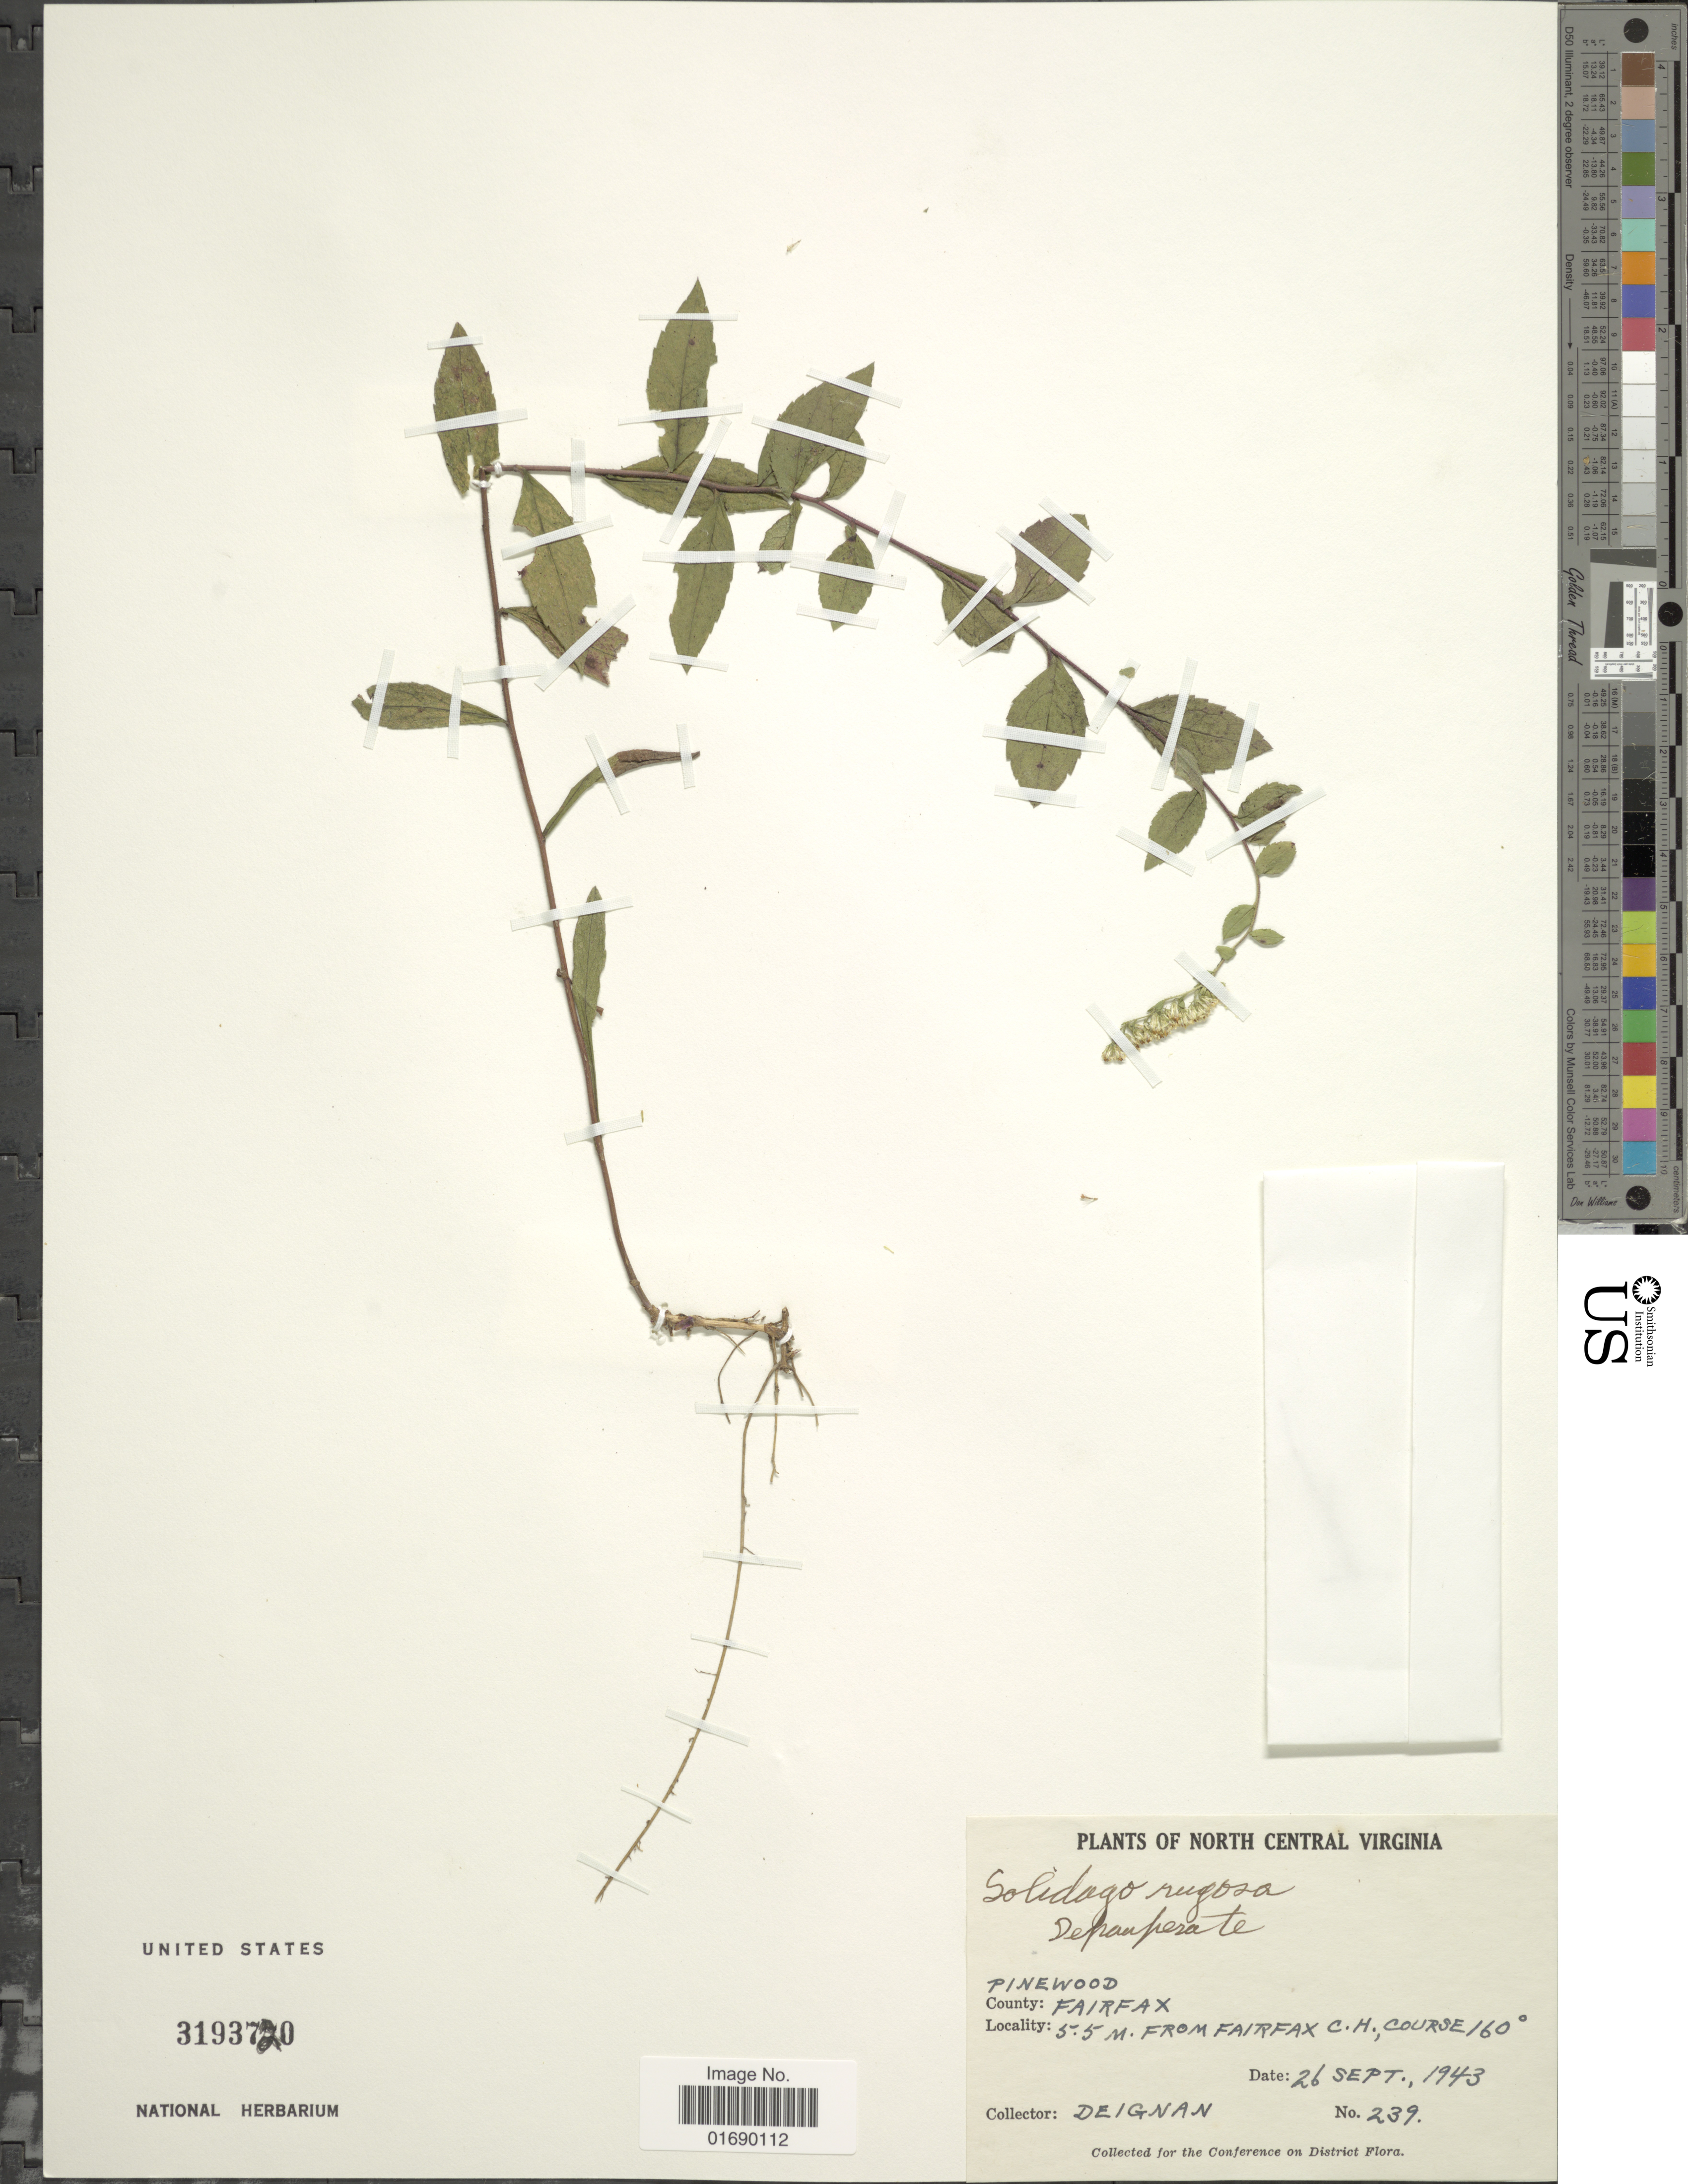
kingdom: Plantae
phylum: Tracheophyta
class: Magnoliopsida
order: Asterales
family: Asteraceae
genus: Solidago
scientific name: Solidago rugosa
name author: Mill.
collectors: -. Deignan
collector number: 239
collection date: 1943-09-26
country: United States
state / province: Virginia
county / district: Fairfax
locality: North Central Virginia, Pinewood, County: Fairfax, 5.5 m. from Fairfax C.H., Course 160°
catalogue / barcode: US 3193720